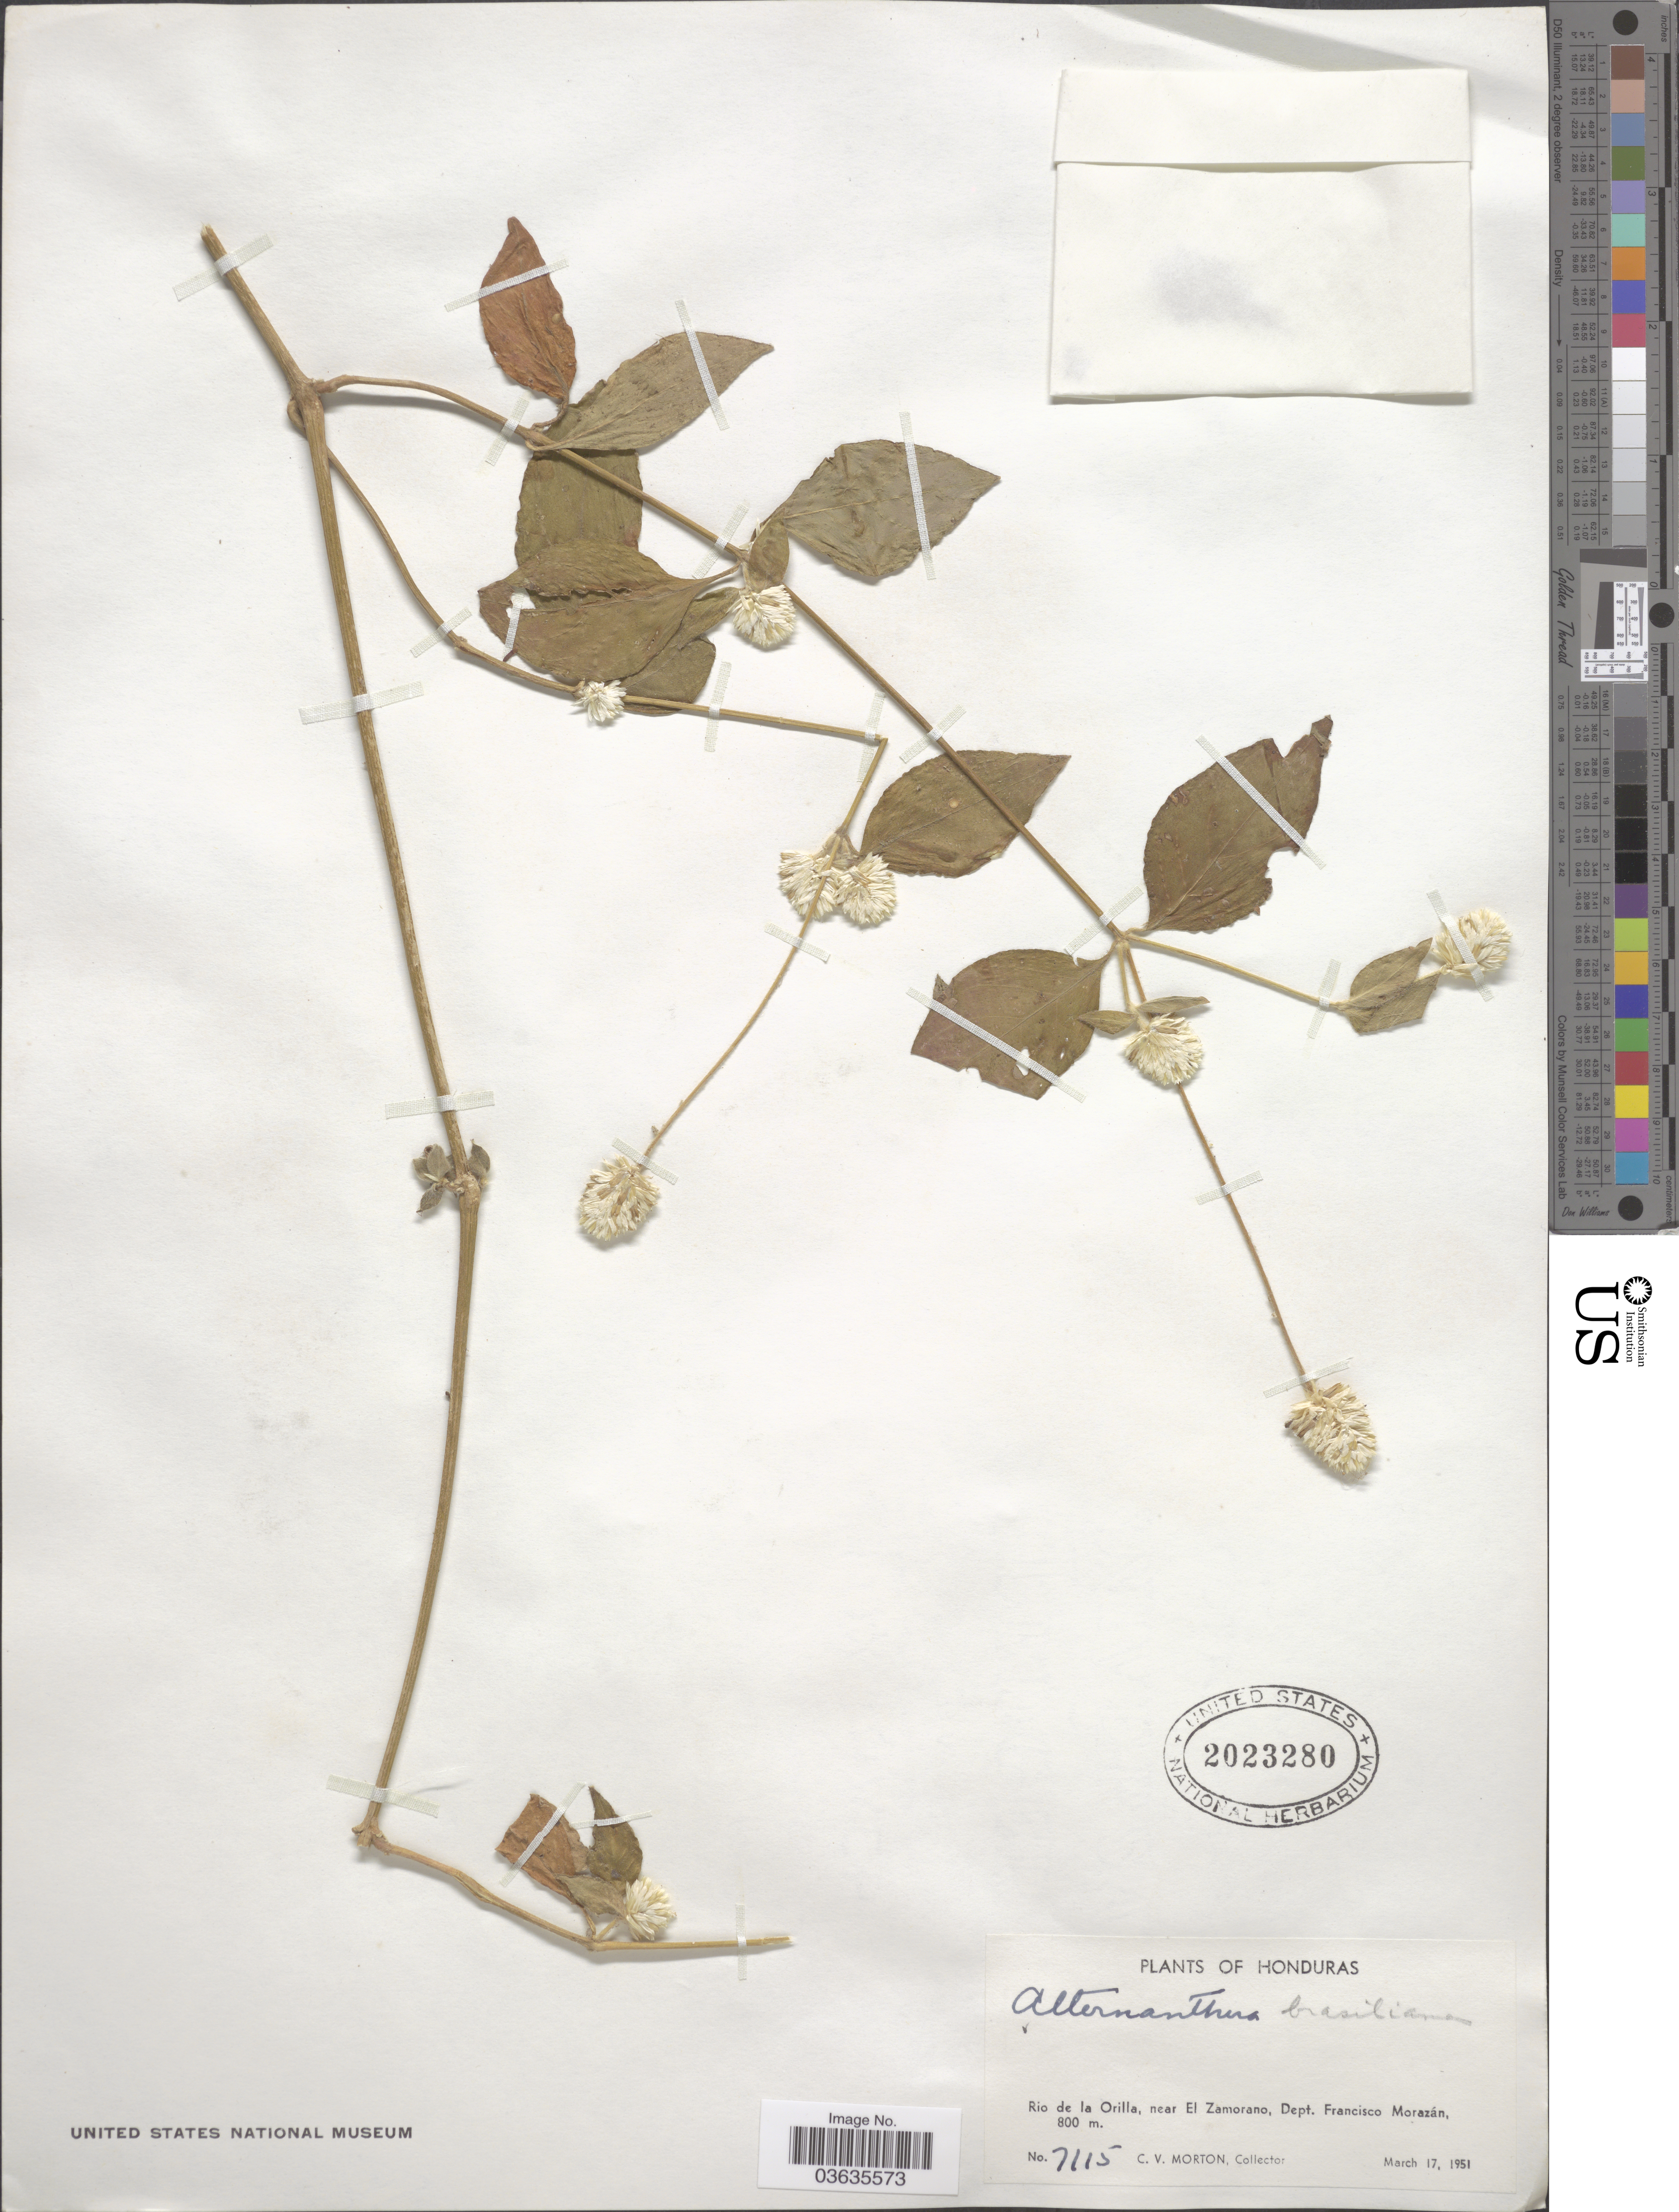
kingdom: Plantae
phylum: Tracheophyta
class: Magnoliopsida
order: Caryophyllales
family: Amaranthaceae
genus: Alternanthera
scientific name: Alternanthera brasiliana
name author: (L.) Kuntze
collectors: C. V. Morton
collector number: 7115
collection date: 1951-03-17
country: Honduras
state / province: Fco. Morazán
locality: Rio de la Orilla, near El Zamorano, Dept. Francisco Morazán.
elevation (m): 800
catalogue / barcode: US 2023280